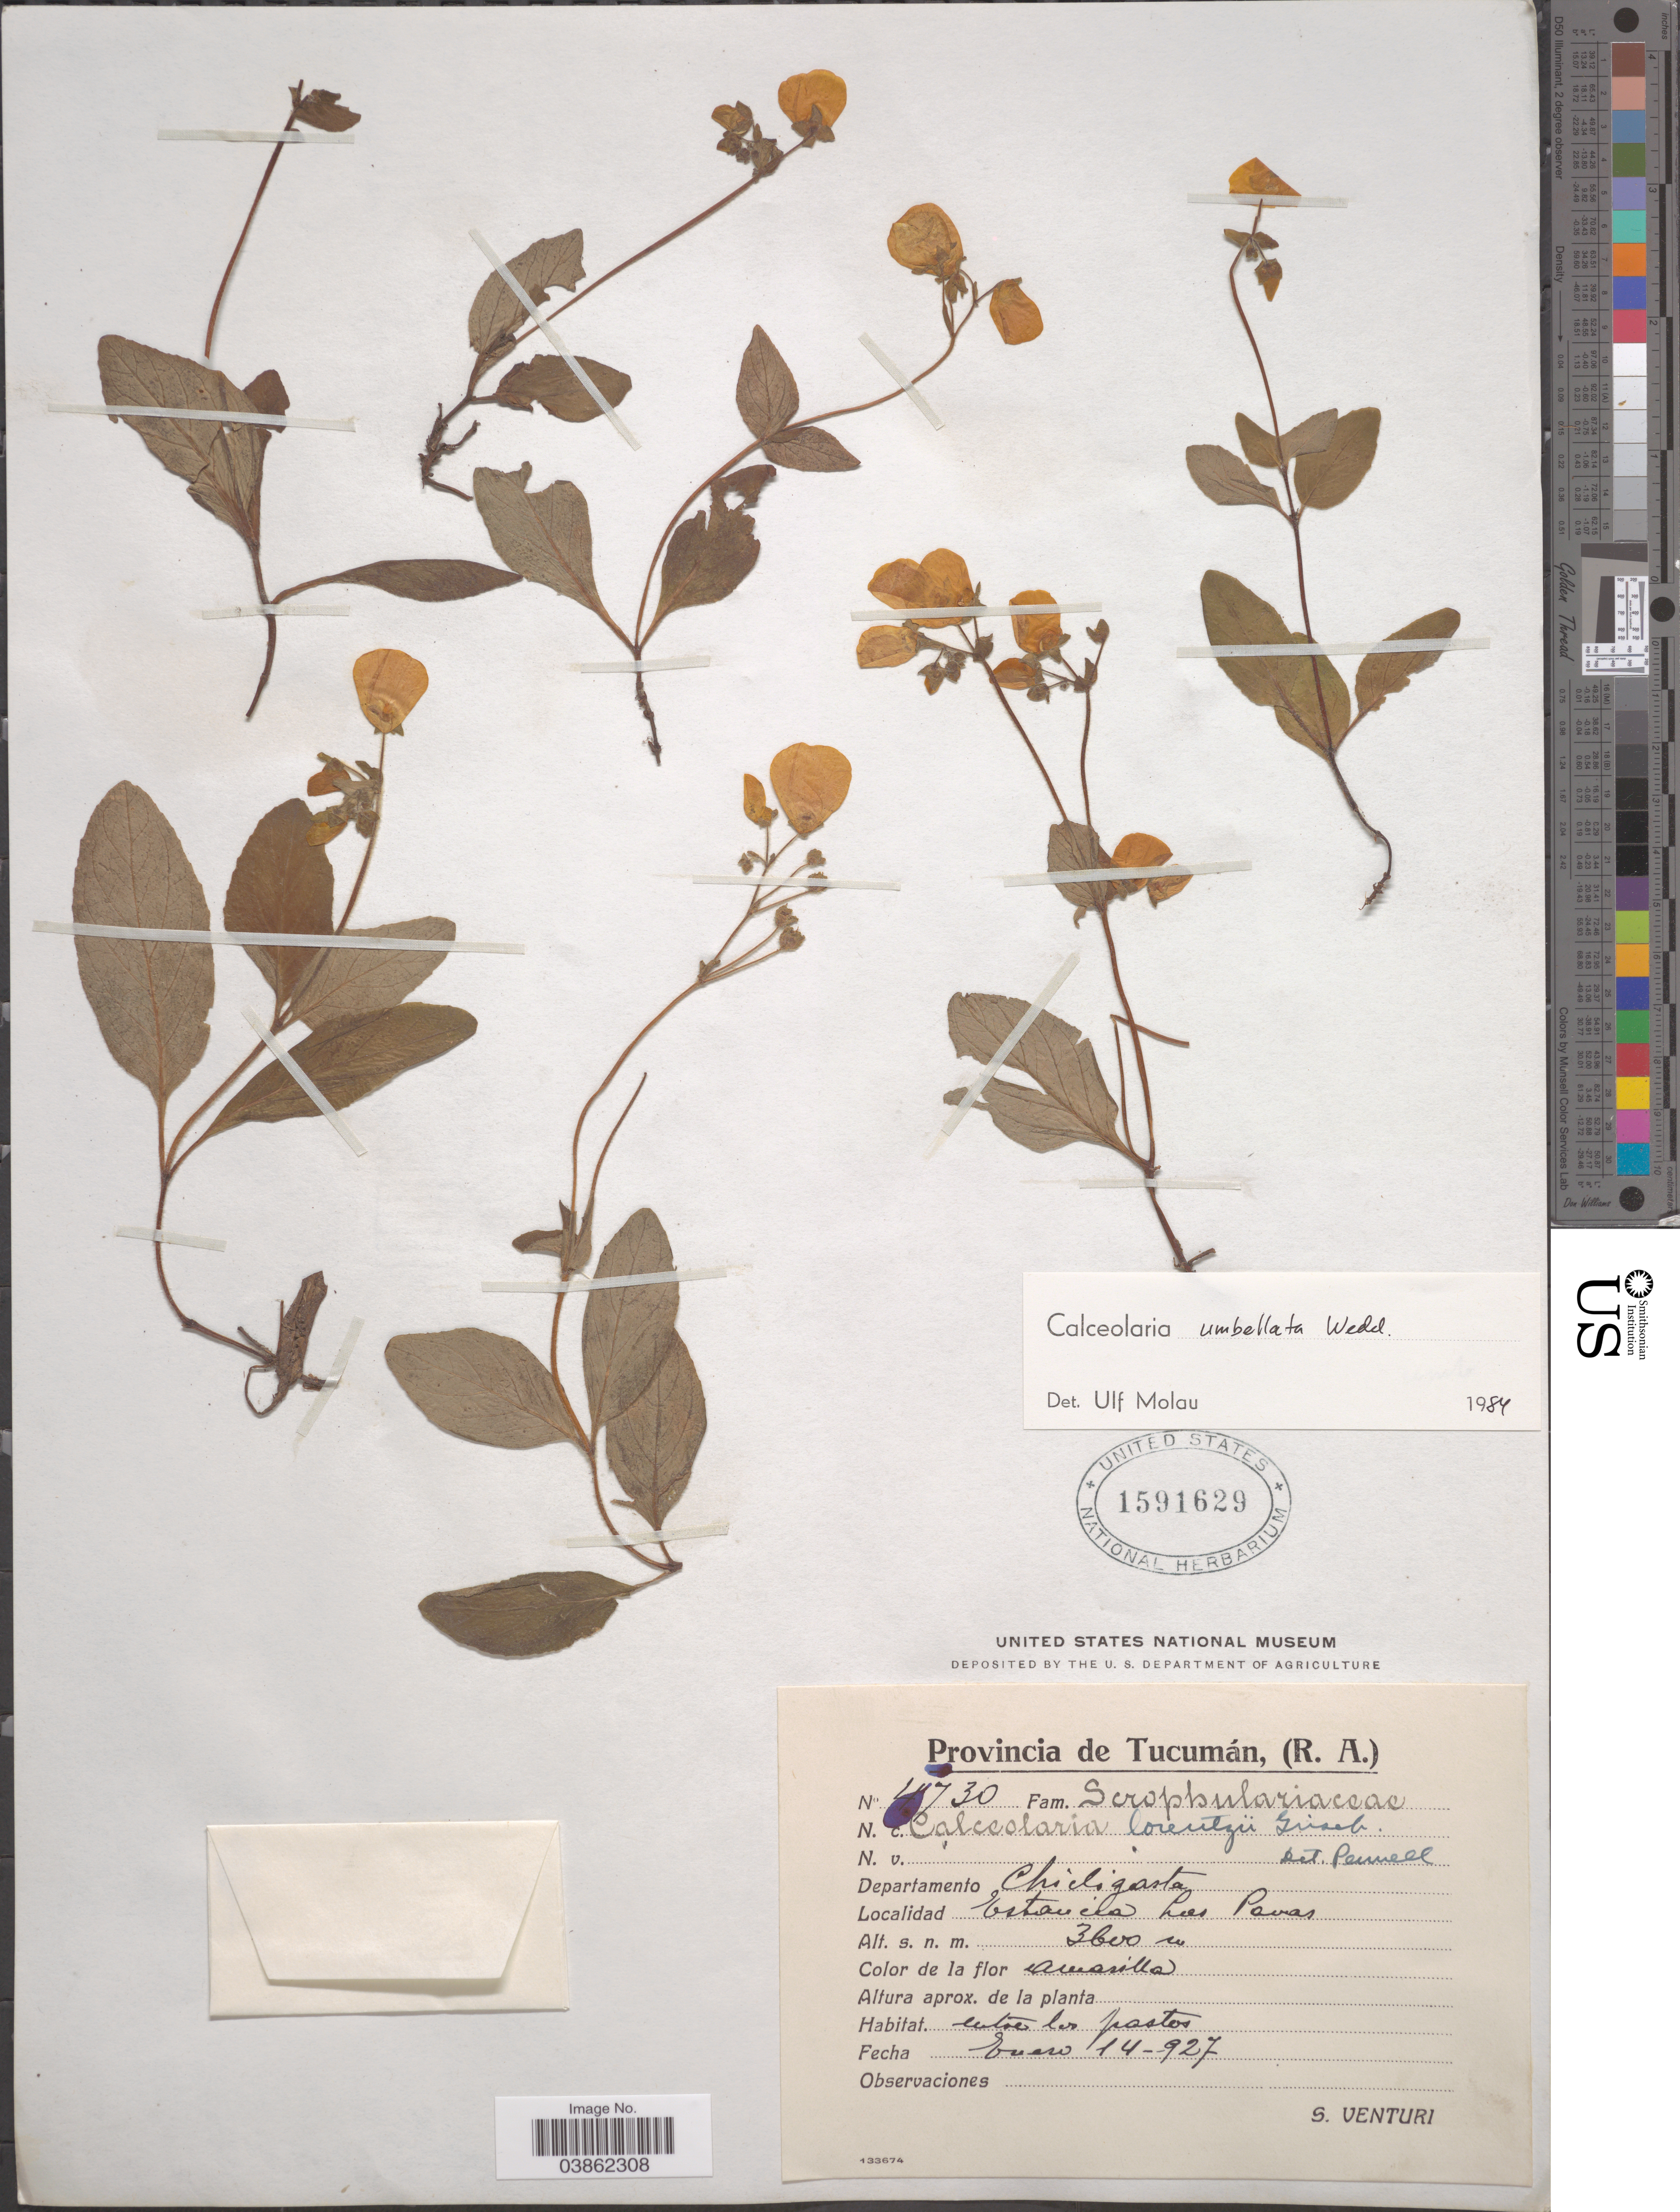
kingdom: Plantae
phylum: Tracheophyta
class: Magnoliopsida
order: Lamiales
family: Calceolariaceae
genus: Calceolaria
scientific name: Calceolaria umbellata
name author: Wedd.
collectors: S. Venturi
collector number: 4730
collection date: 1927-01-14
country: Argentina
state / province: Tucuman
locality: Departamento Chicligasta. Estancia Las Pavas.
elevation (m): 3600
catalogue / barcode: US 1591629